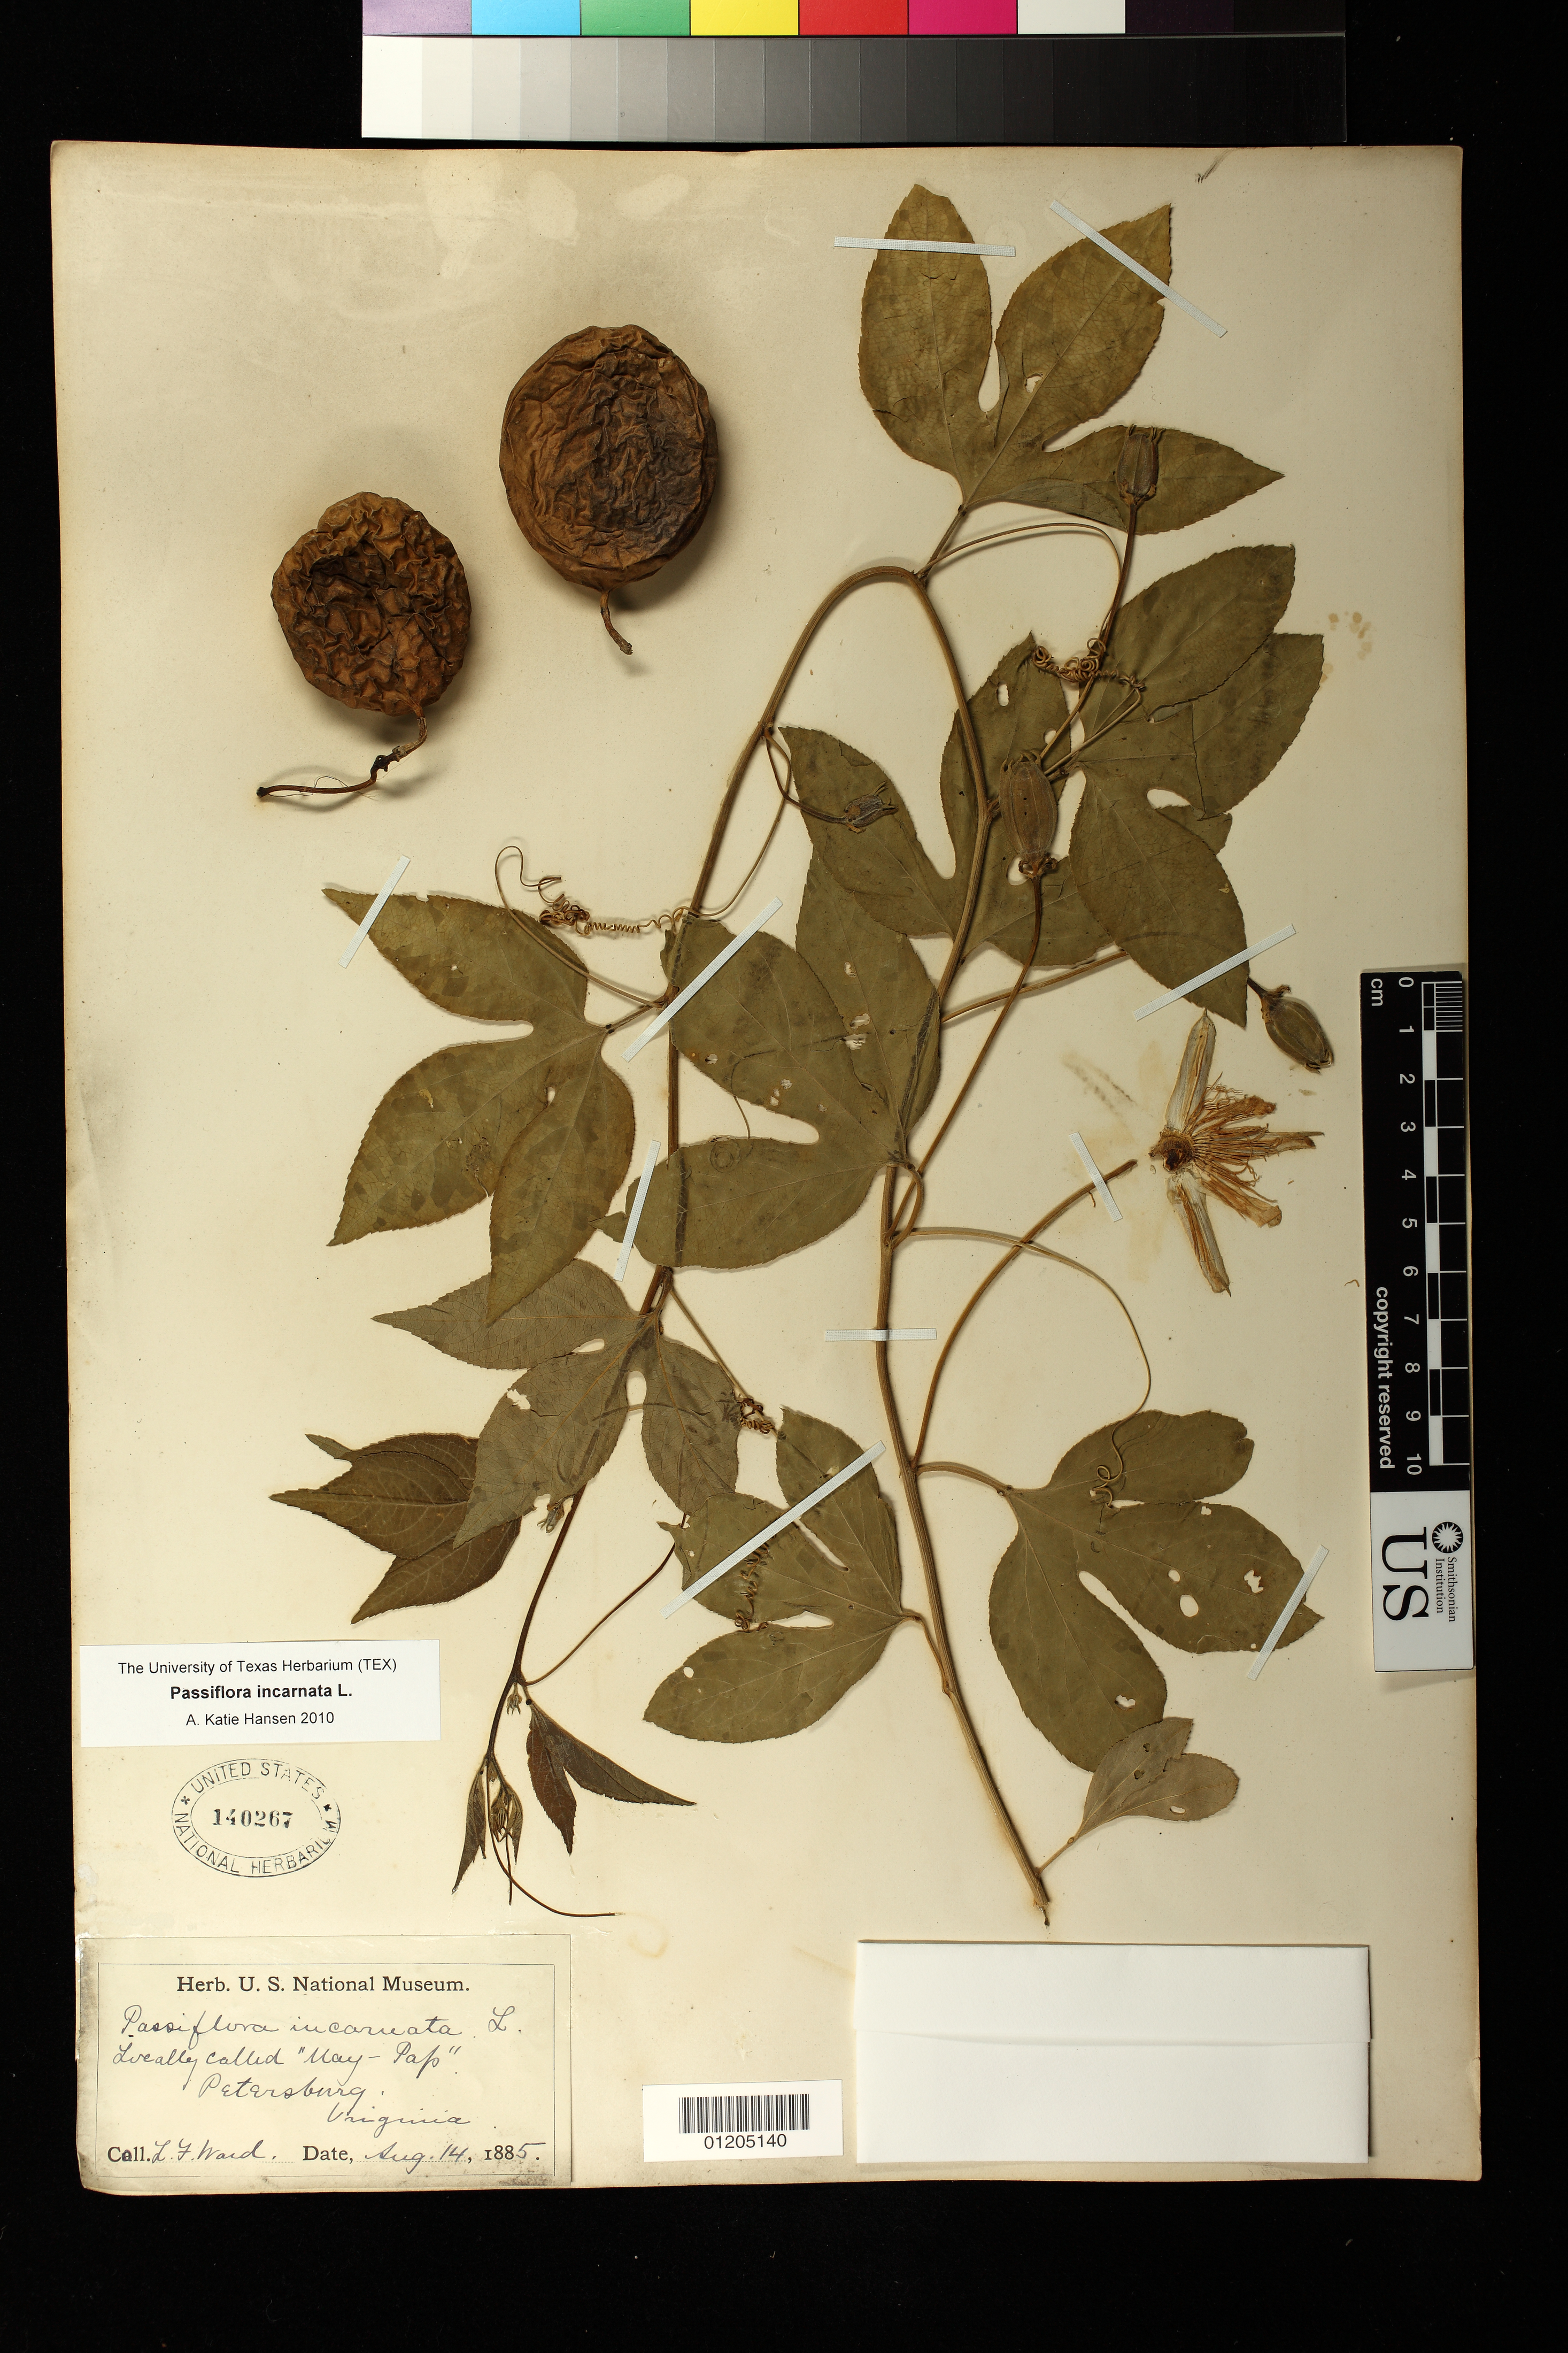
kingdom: Plantae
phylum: Tracheophyta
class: Magnoliopsida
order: Malpighiales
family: Passifloraceae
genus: Passiflora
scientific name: Passiflora incarnata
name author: L.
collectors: L. F. Ward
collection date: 1885-08-14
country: United States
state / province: Virginia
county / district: City of Petersburg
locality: Petersburg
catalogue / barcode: US 140267